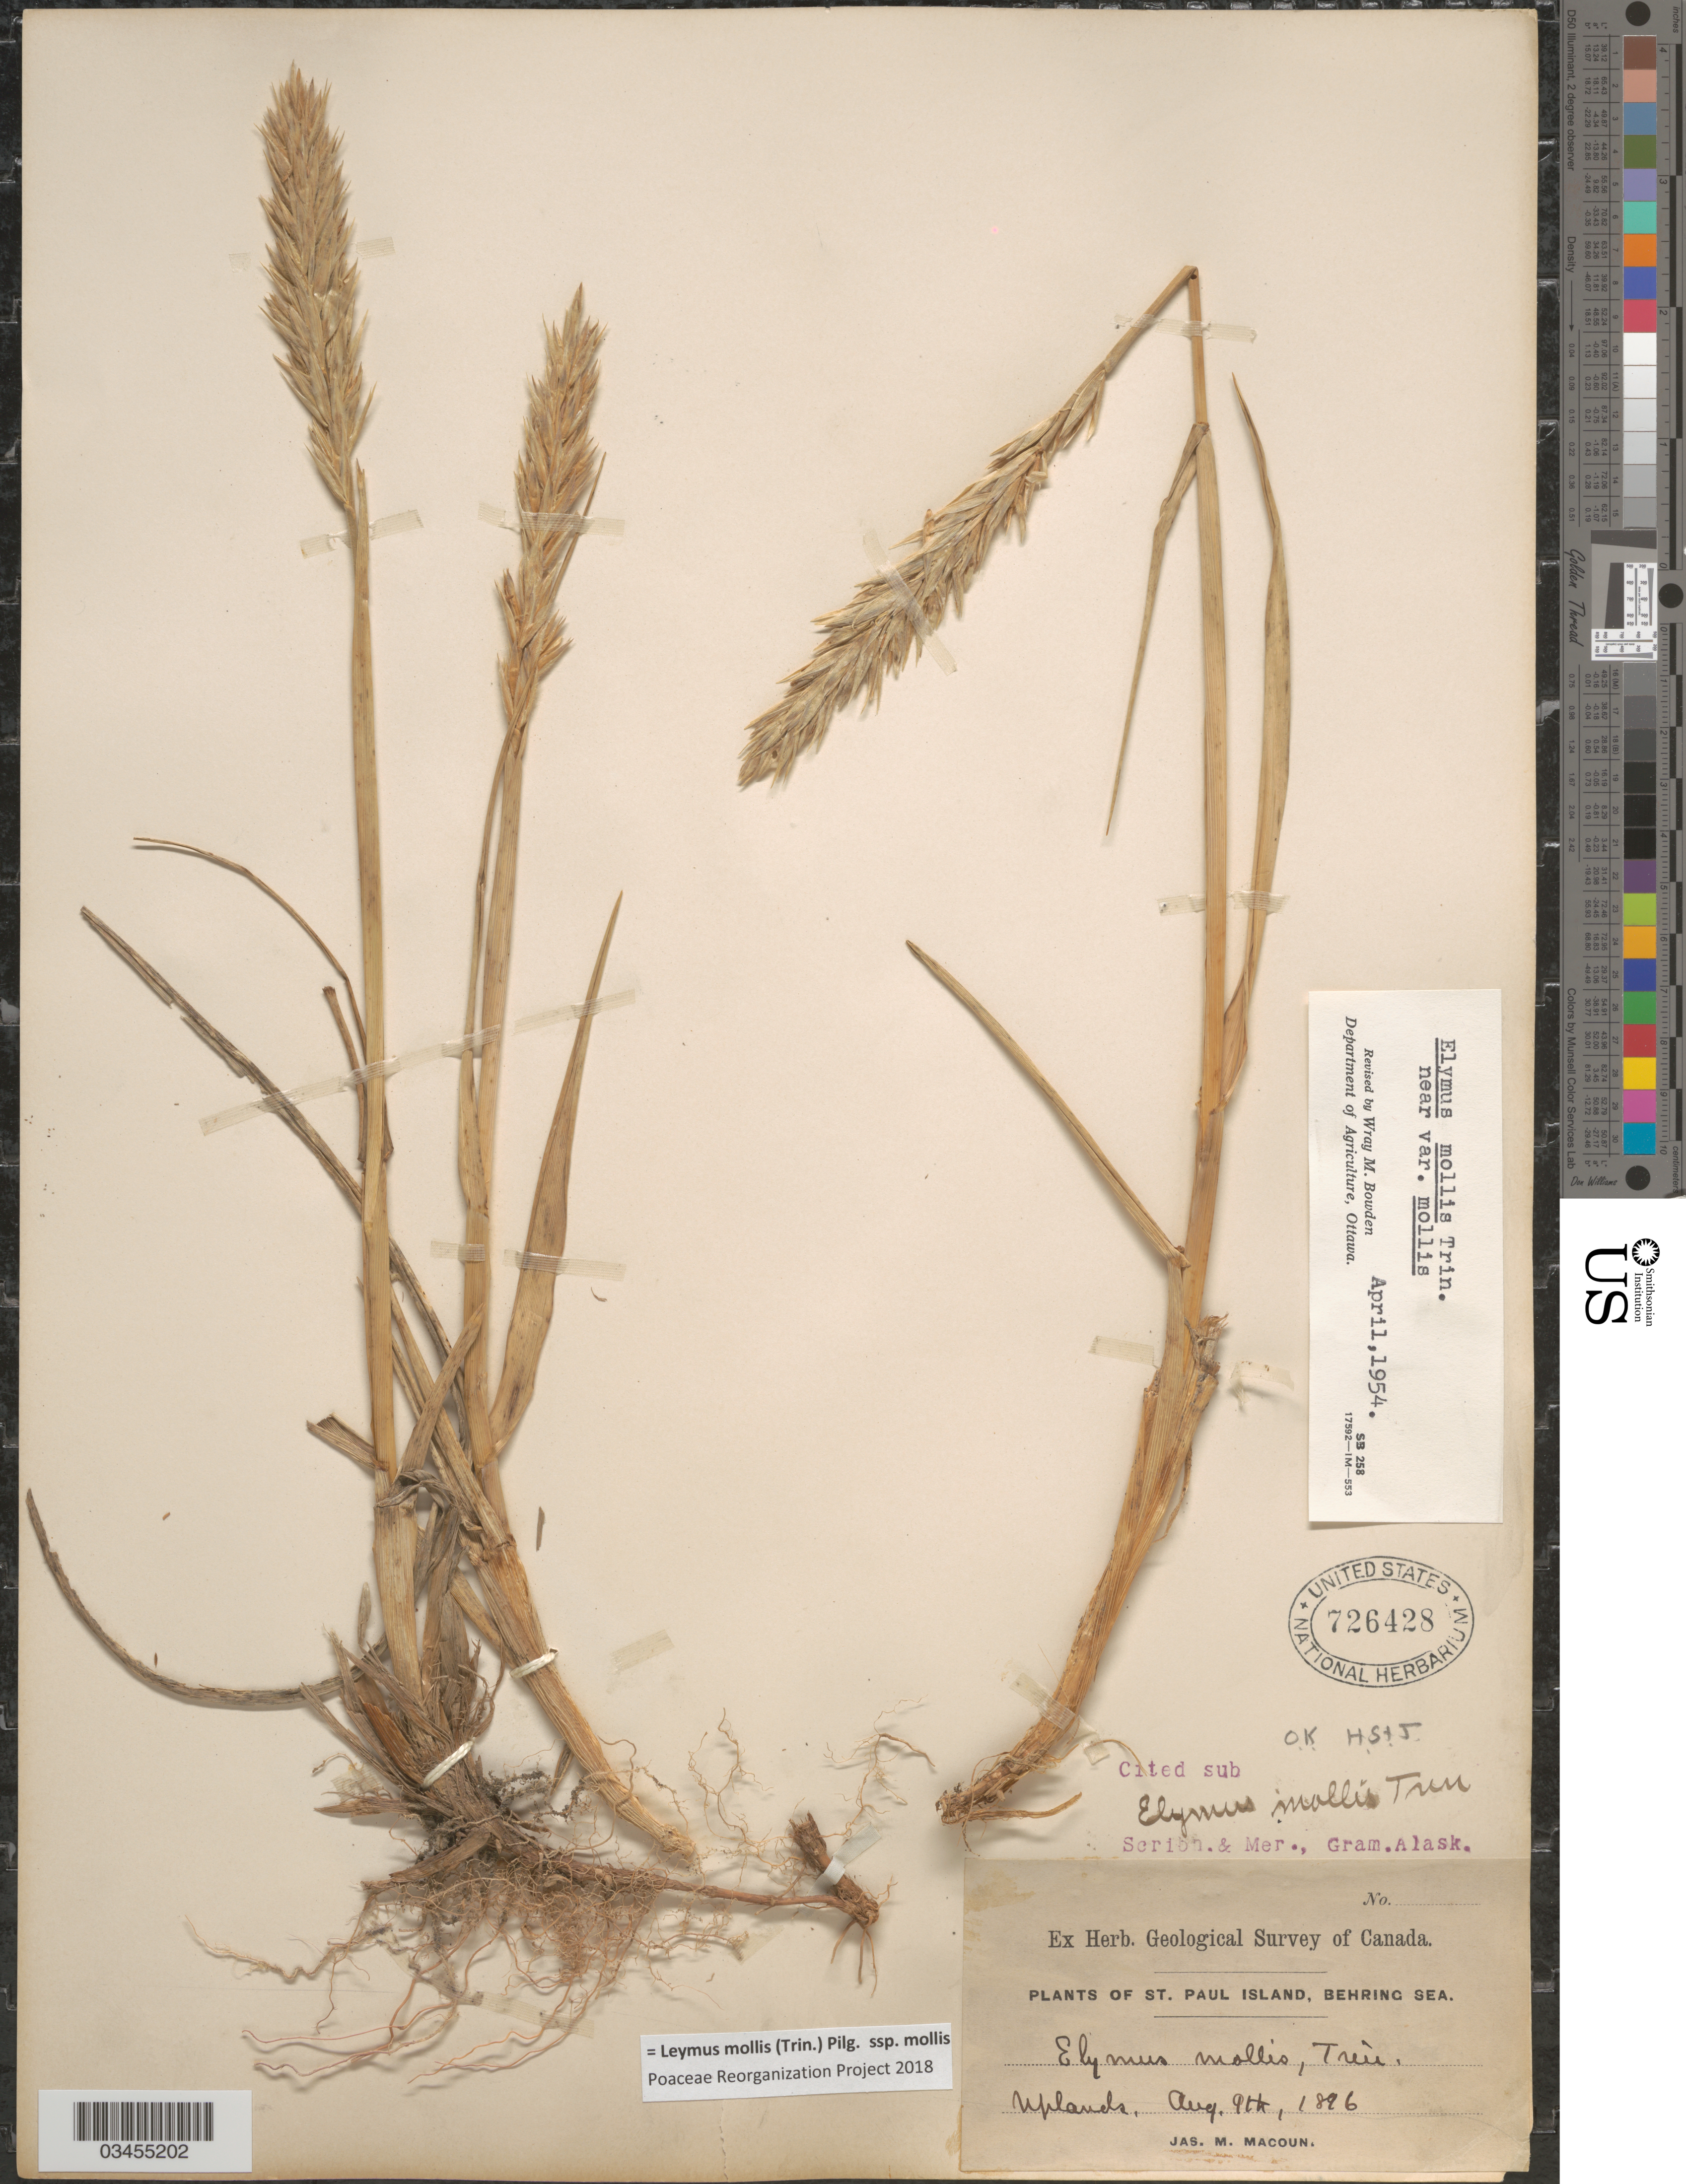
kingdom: Plantae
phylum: Tracheophyta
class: Liliopsida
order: Poales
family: Poaceae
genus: Leymus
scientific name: Leymus mollis subsp. mollis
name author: (Trin.) Pilg.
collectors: J. M. Macoun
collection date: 1896-08-09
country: United States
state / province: Alaska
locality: Geological Survey of Canada. St. Paul Island, Behring Sea. Uplands.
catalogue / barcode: US 726428